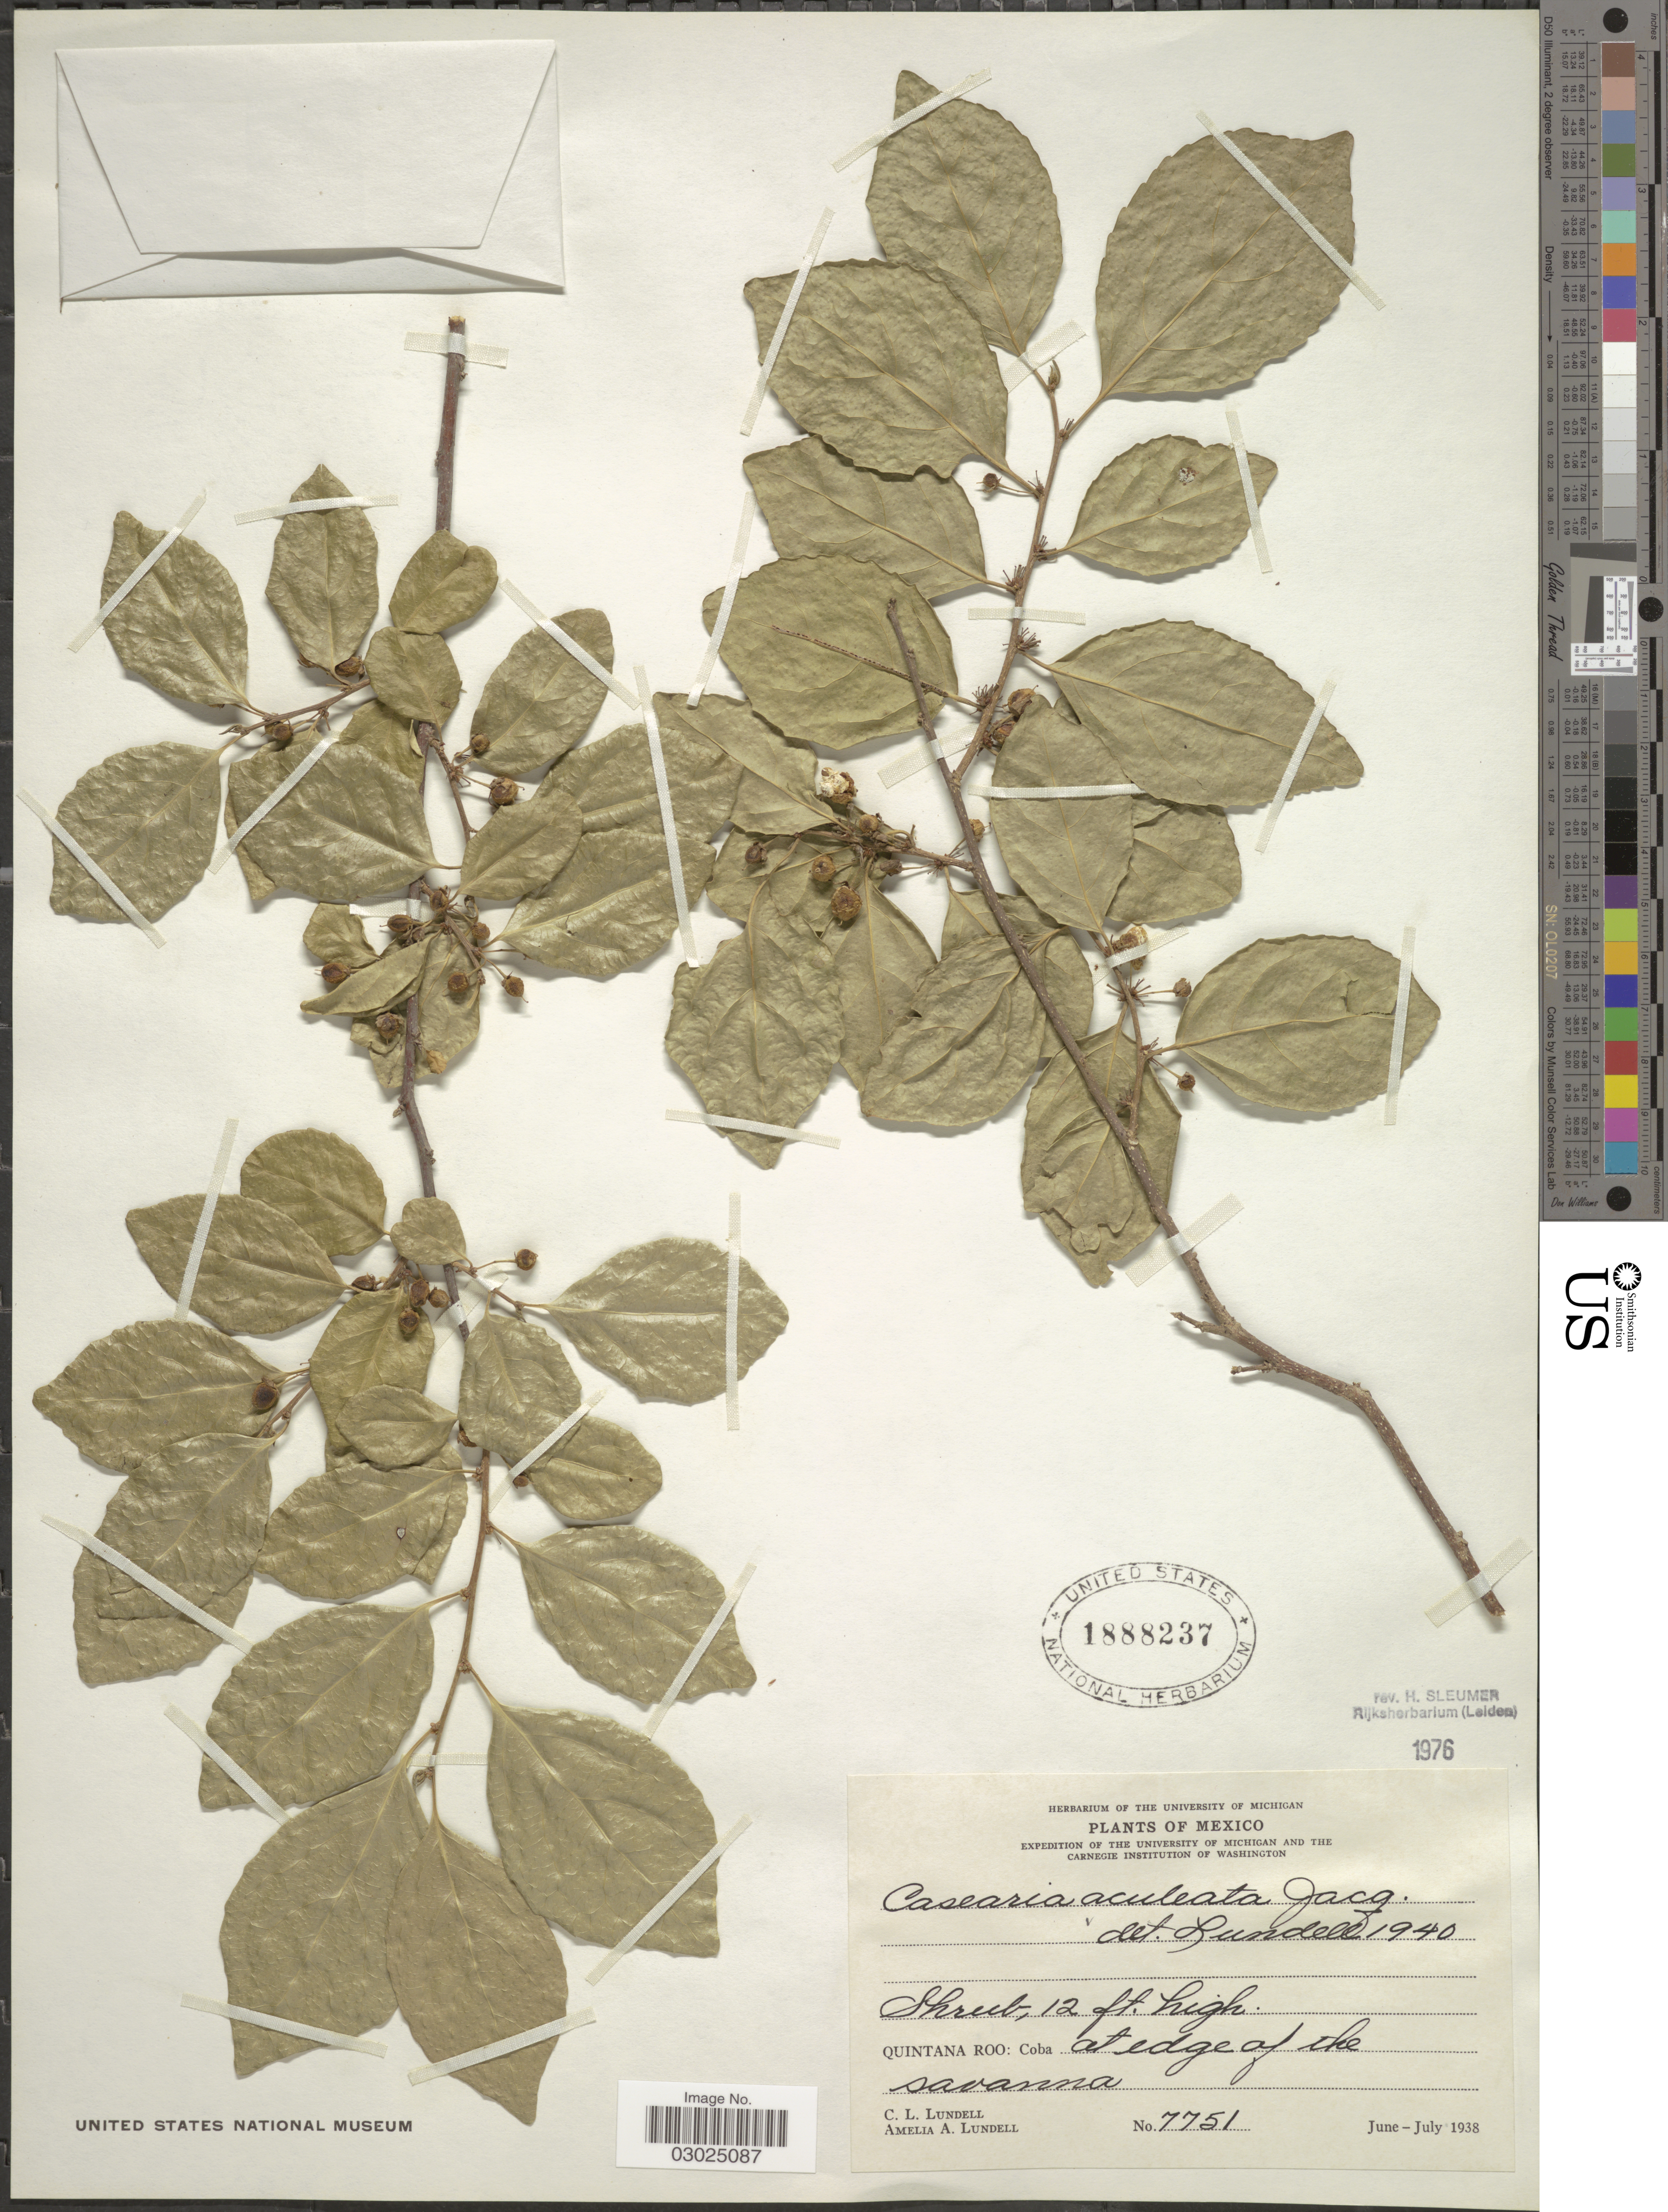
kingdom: Plantae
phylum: Tracheophyta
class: Magnoliopsida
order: Malpighiales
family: Salicaceae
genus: Casearia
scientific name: Casearia aculeata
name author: Jacq.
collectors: C. L. Lundell & A. A. Lundell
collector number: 7751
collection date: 1938-06/1938-07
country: Mexico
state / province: Quintana Roo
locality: Coba: at edge of the savanna.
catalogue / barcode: US 1888237